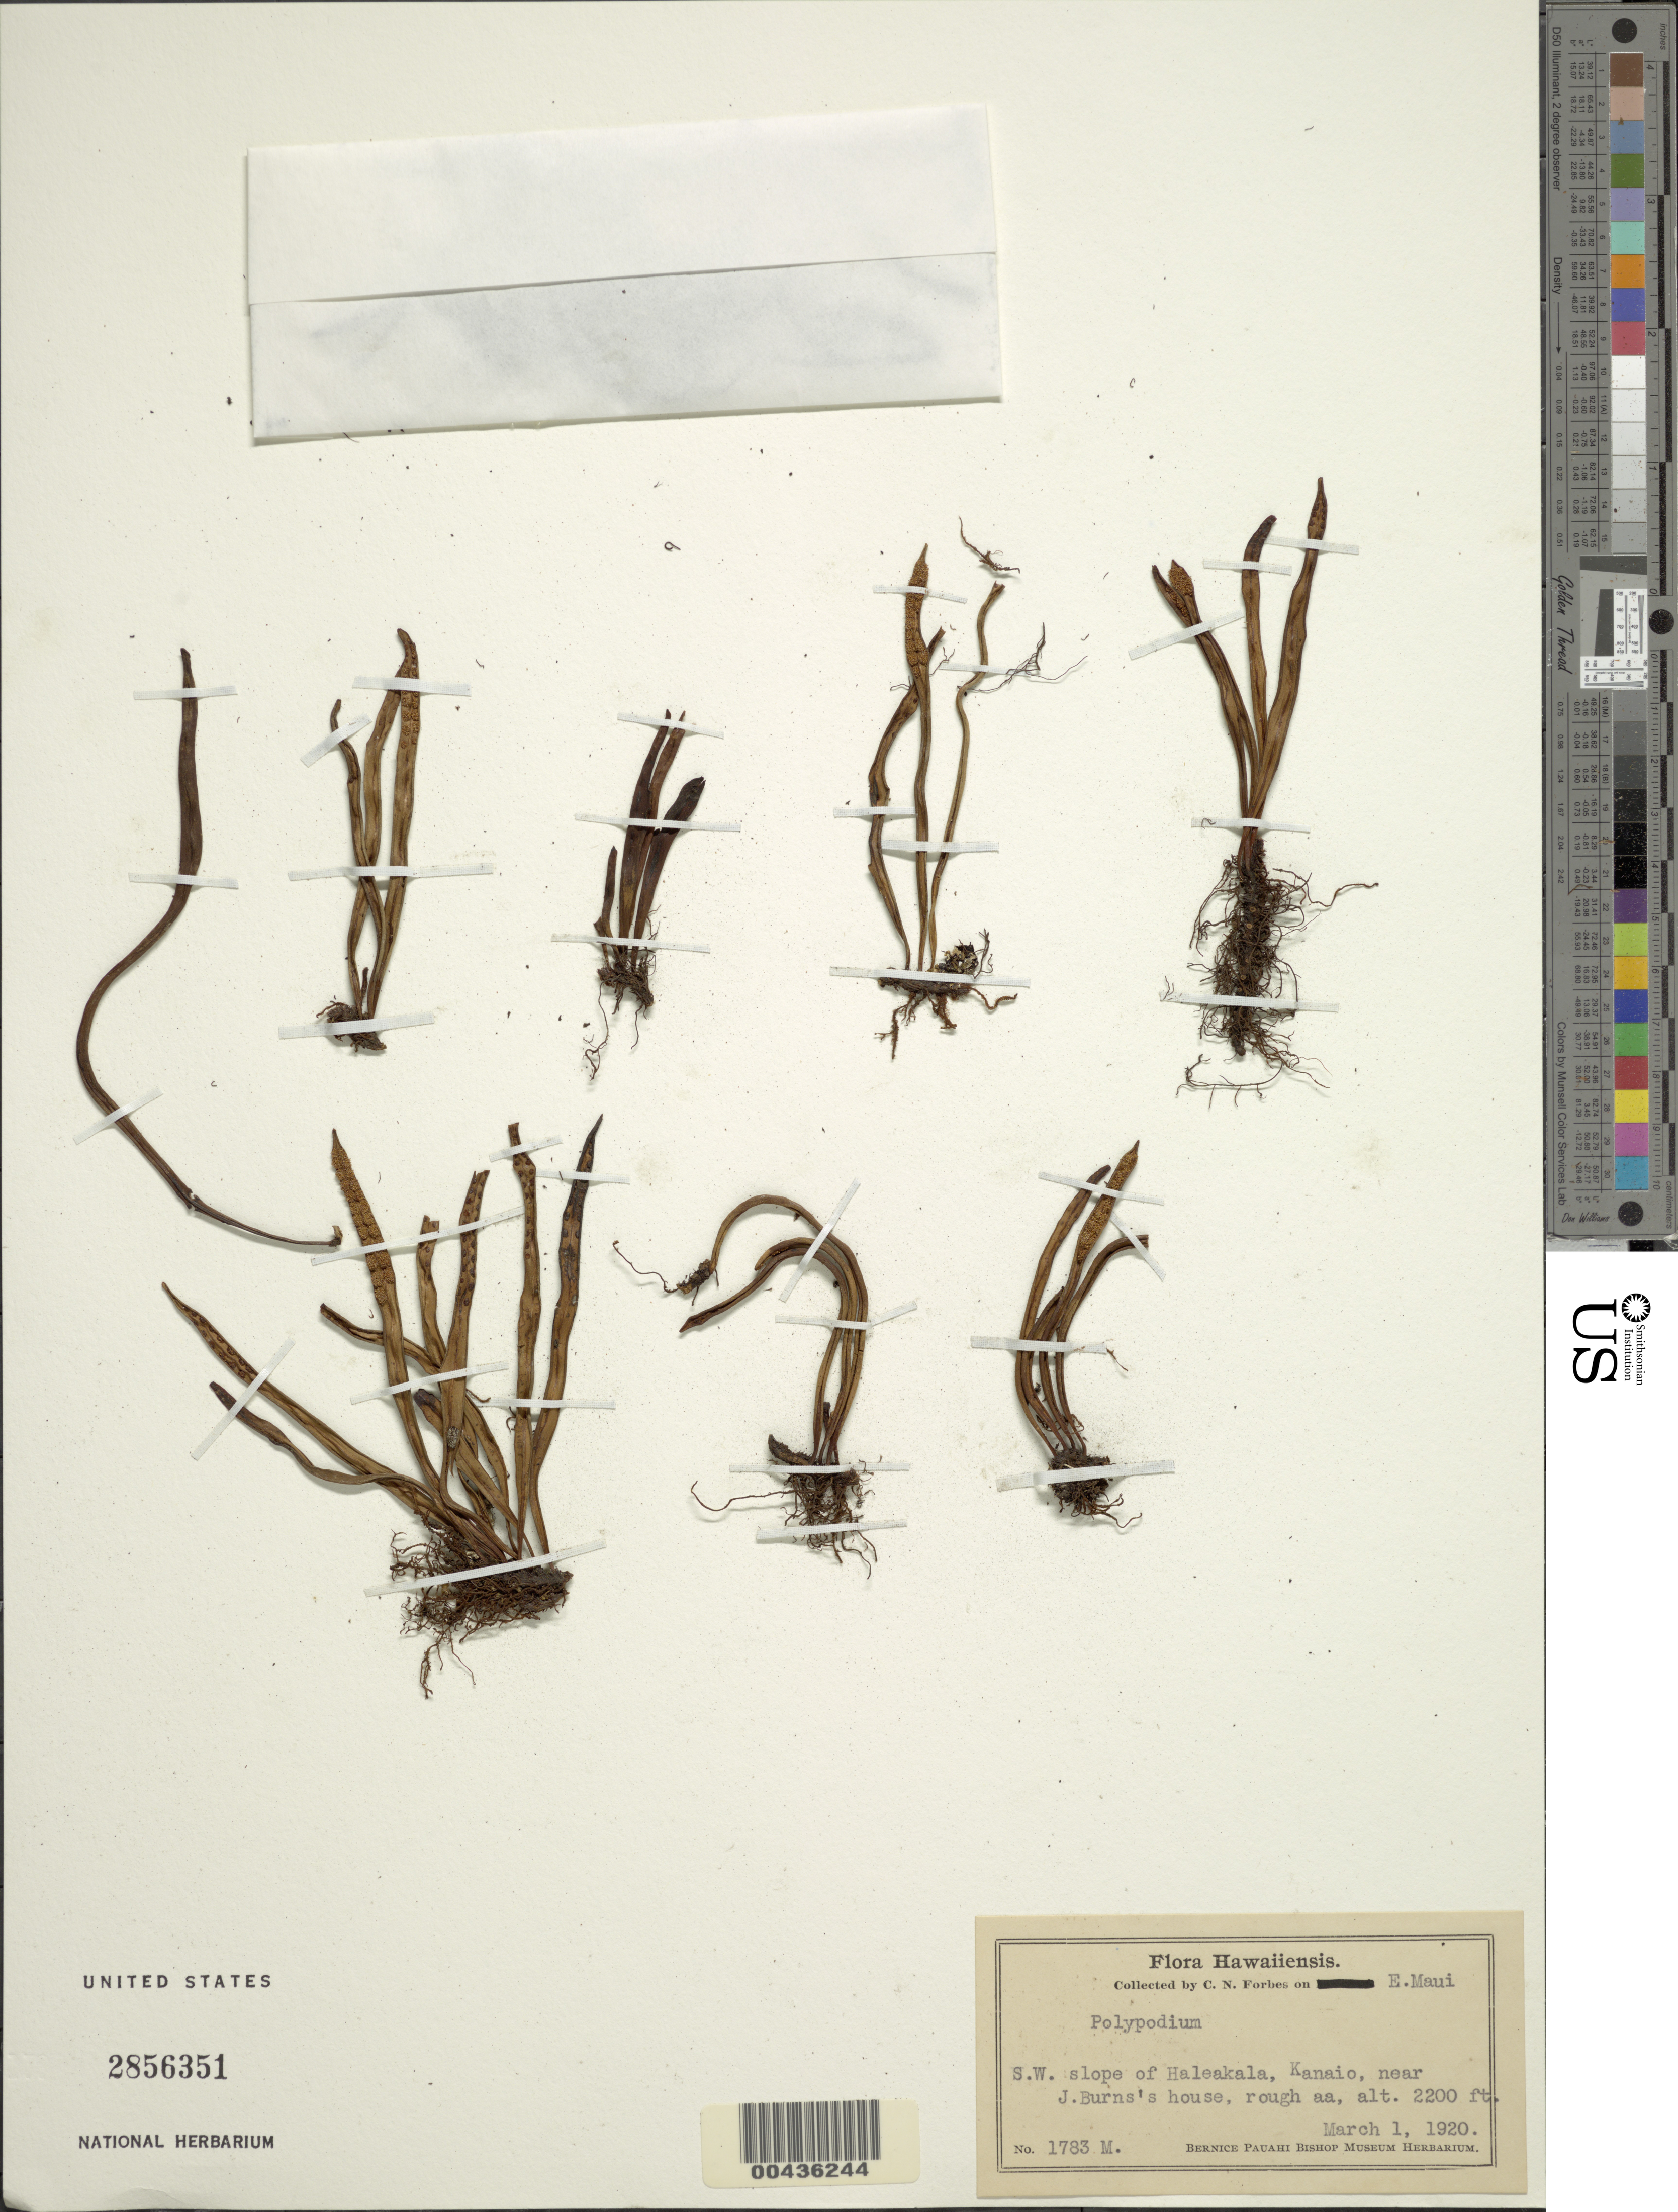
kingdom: Plantae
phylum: Tracheophyta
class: Polypodiopsida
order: Polypodiales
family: Polypodiaceae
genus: Grammitis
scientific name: Grammitis sp.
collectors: C. N. Forbes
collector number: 1783M.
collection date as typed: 1 Mar 1920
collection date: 1920-03-01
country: United States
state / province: Hawaii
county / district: Maui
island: Maui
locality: SW slope of Haleakala, Kanaio, near J. Burns's house, E Maui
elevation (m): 671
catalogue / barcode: US 2856351